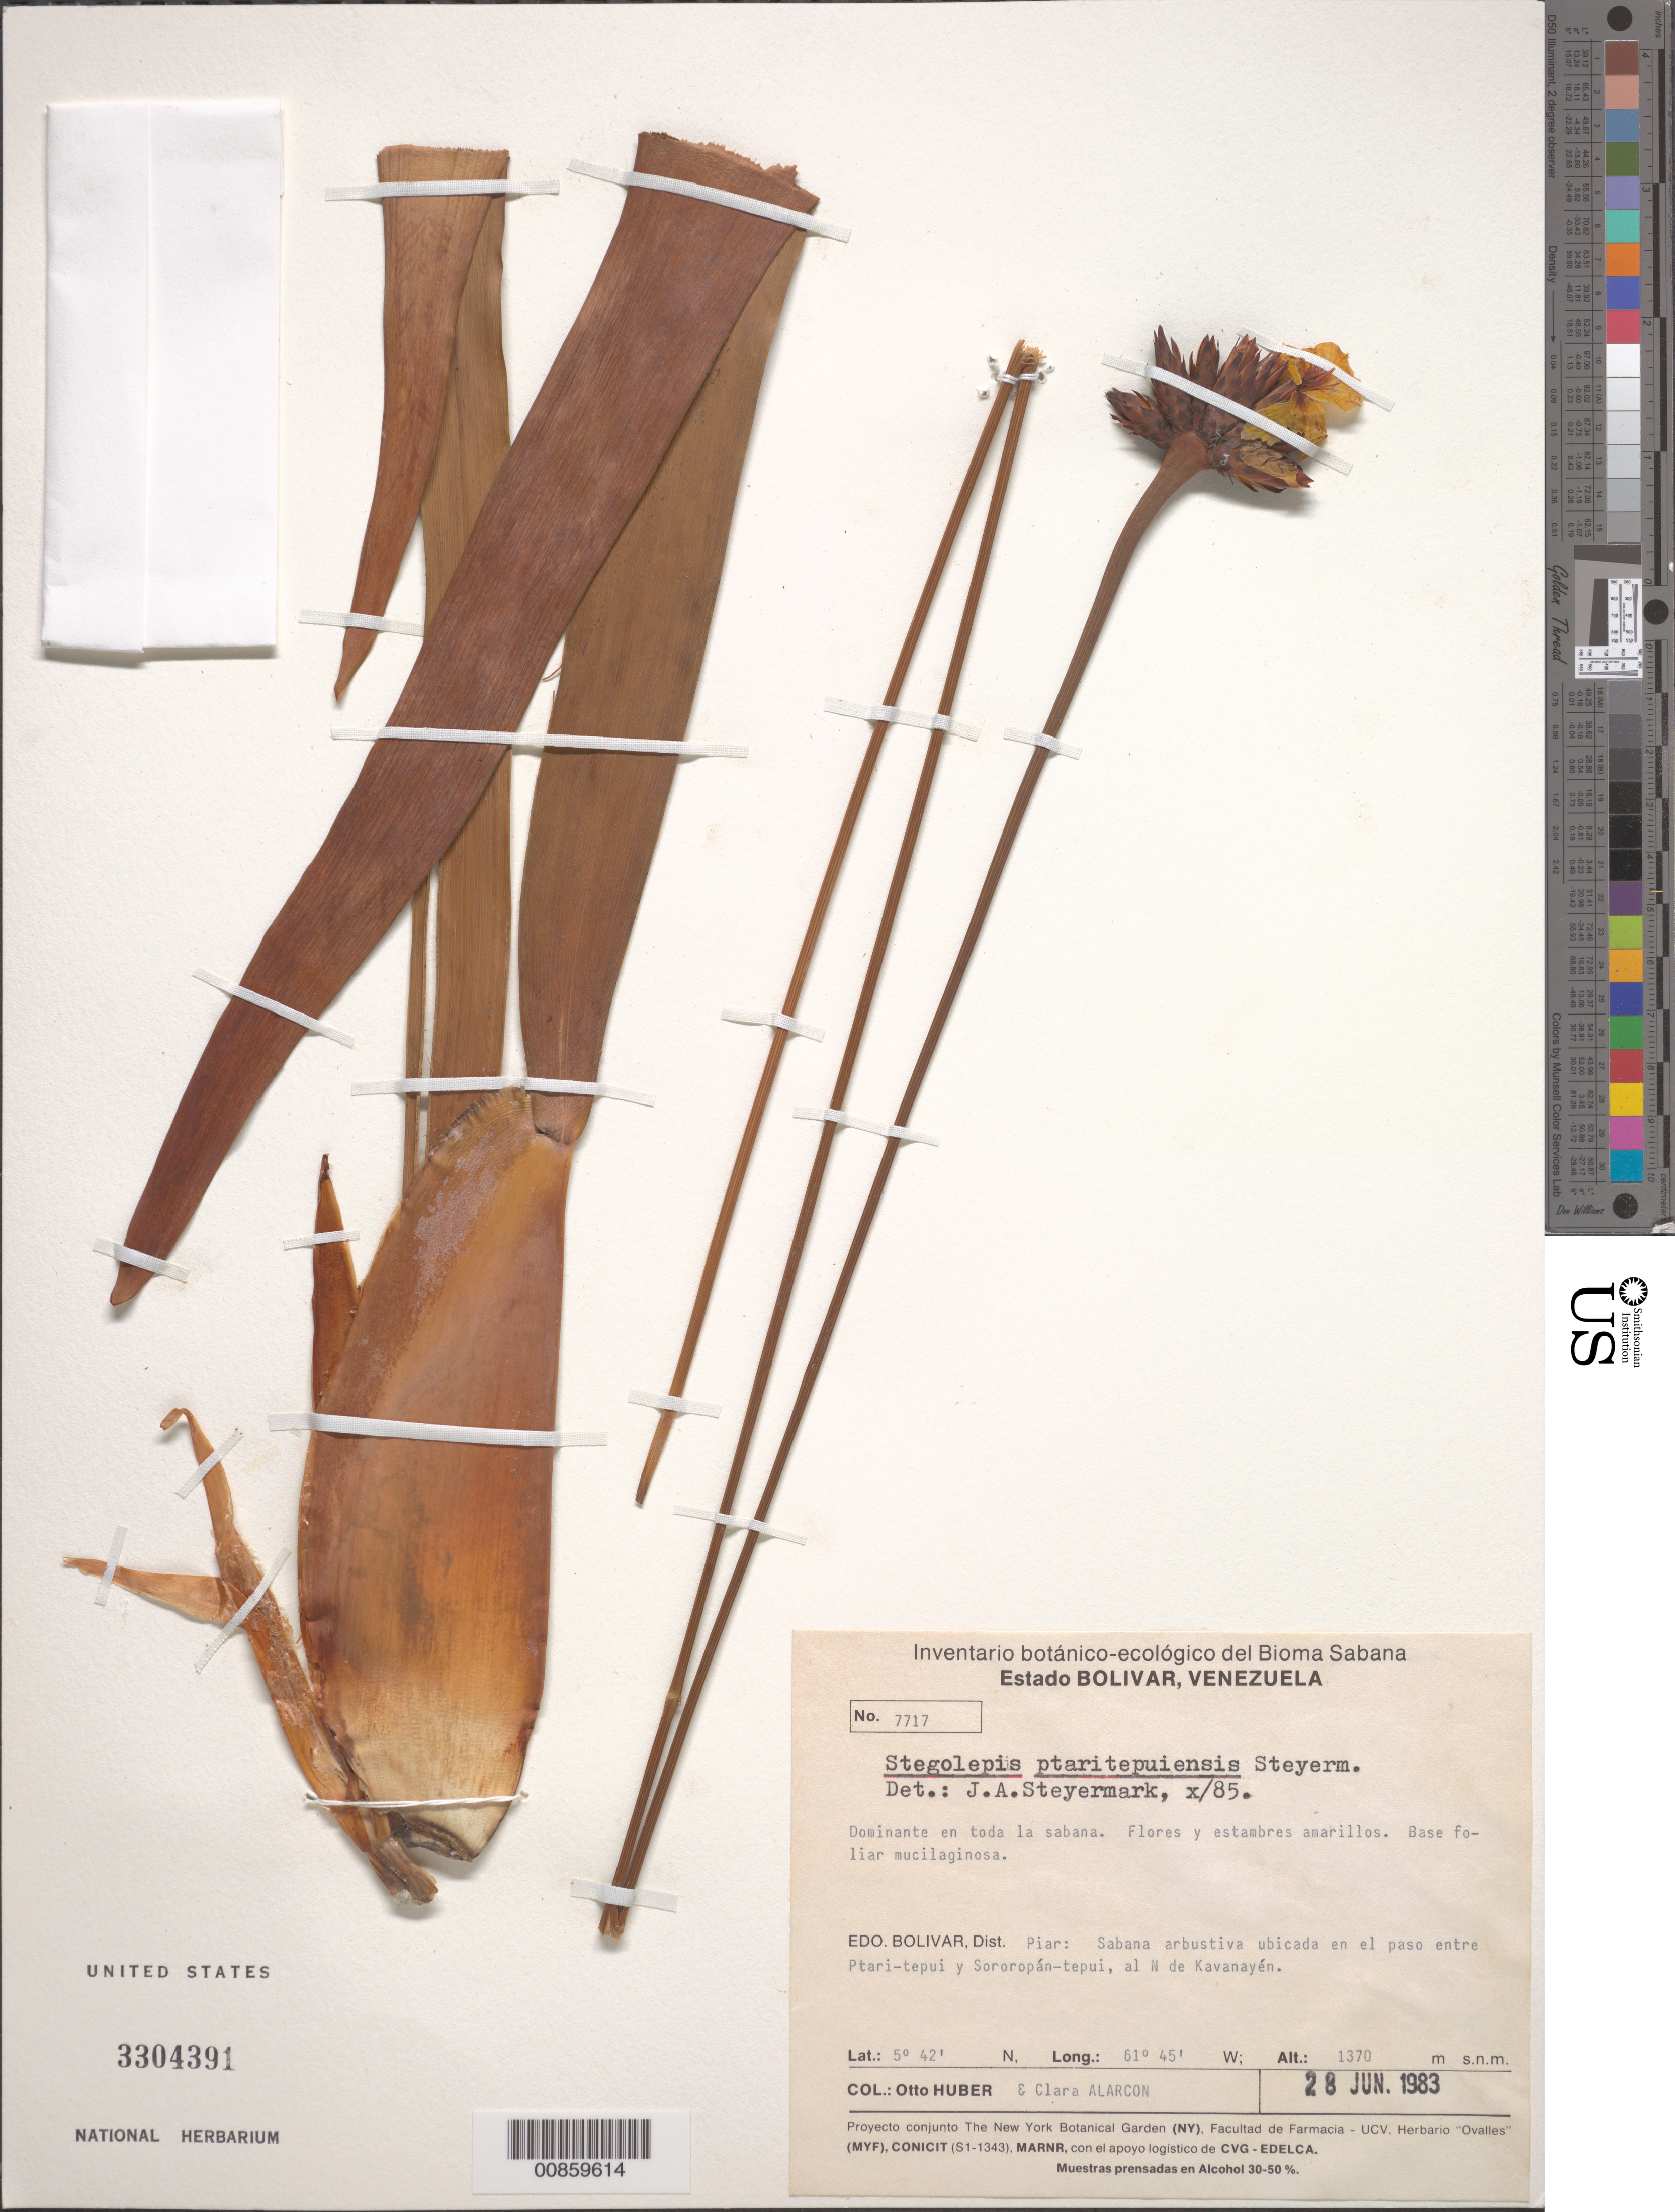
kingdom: Plantae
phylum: Tracheophyta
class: Liliopsida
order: Poales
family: Rapateaceae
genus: Stegolepis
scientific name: Stegolepis ptaritepuiensis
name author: Steyerm.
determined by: Steyermark, Julian A., (VEN)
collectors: O. Huber & C. Alarcon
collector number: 7717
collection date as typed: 28-Jun-83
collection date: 1983-06-28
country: Venezuela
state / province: Bolívar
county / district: Piar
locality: Ptari-tepuí to Sororopán-tepuí, N de Kavanayén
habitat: Sabana arbustiva.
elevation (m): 1370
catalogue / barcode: US 3304391